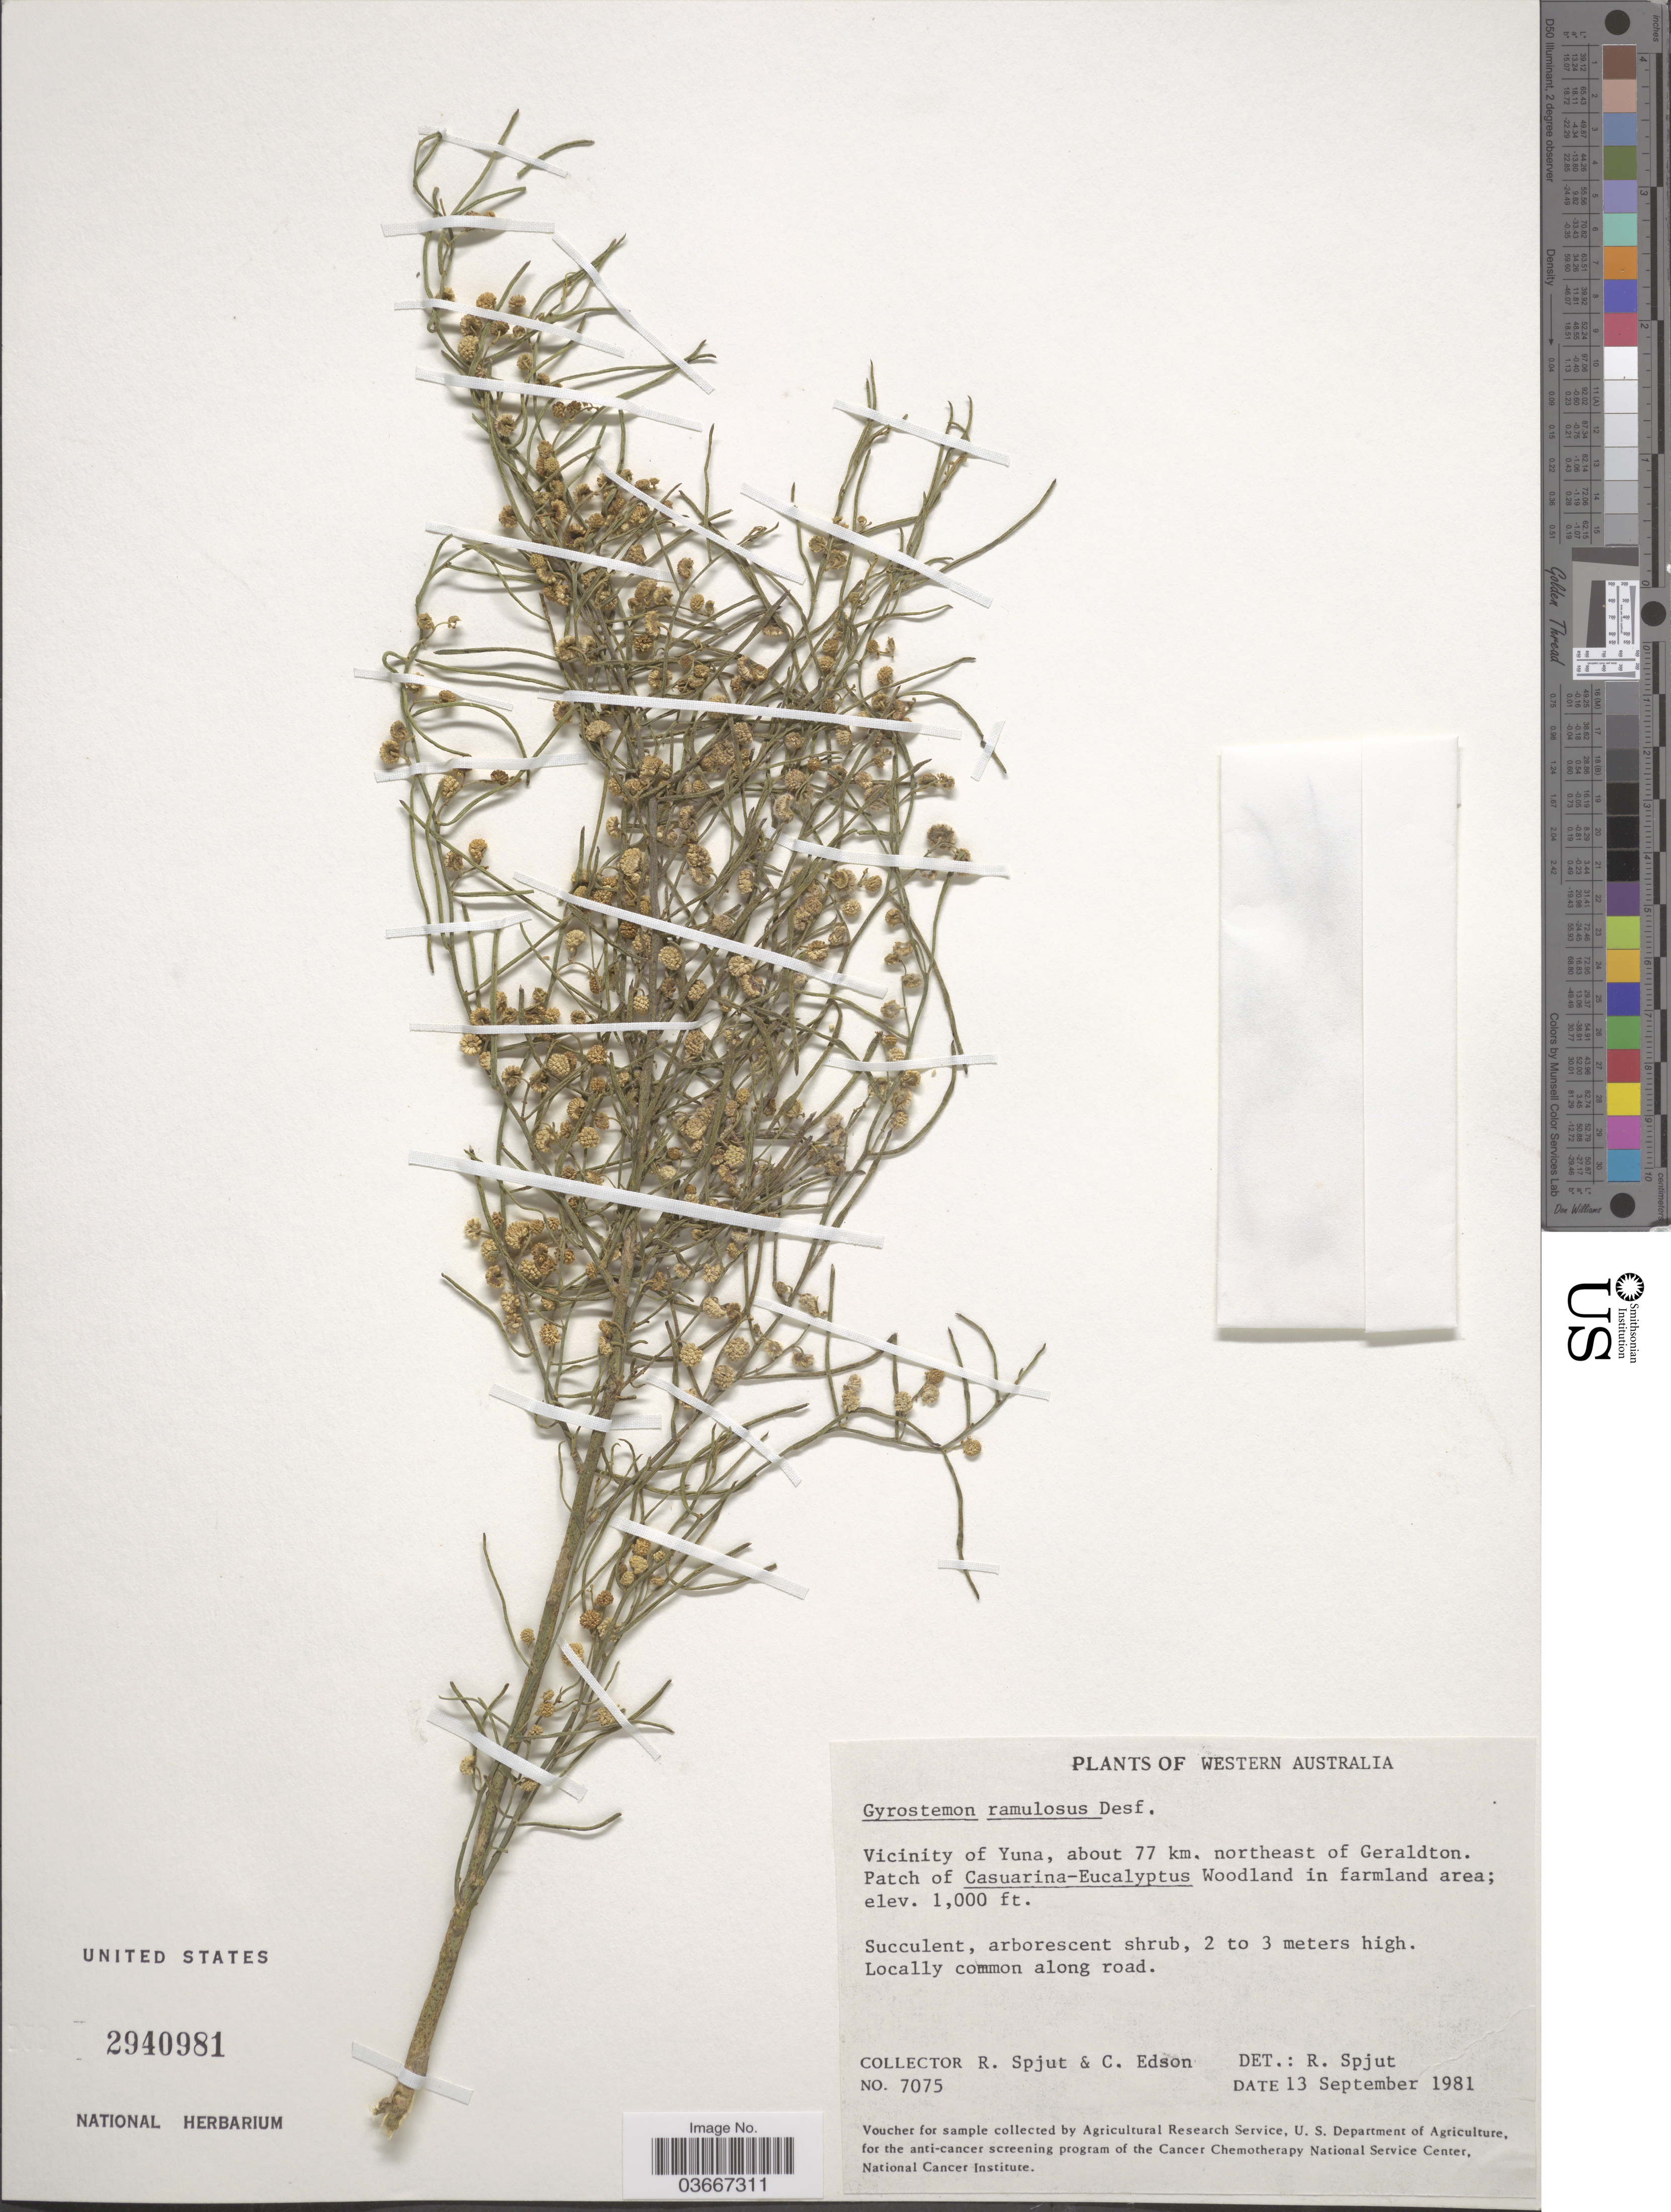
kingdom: Plantae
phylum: Tracheophyta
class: Magnoliopsida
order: Brassicales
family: Gyrostemonaceae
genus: Gyrostemon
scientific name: Gyrostemon ramulosus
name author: Desf.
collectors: R. Spjut & C. Edson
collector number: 7075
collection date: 1981-09-13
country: Australia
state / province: Western Australia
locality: Vicinity of Yuna, about 77 km. northeast of Geraldton.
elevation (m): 305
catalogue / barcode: US 2940981